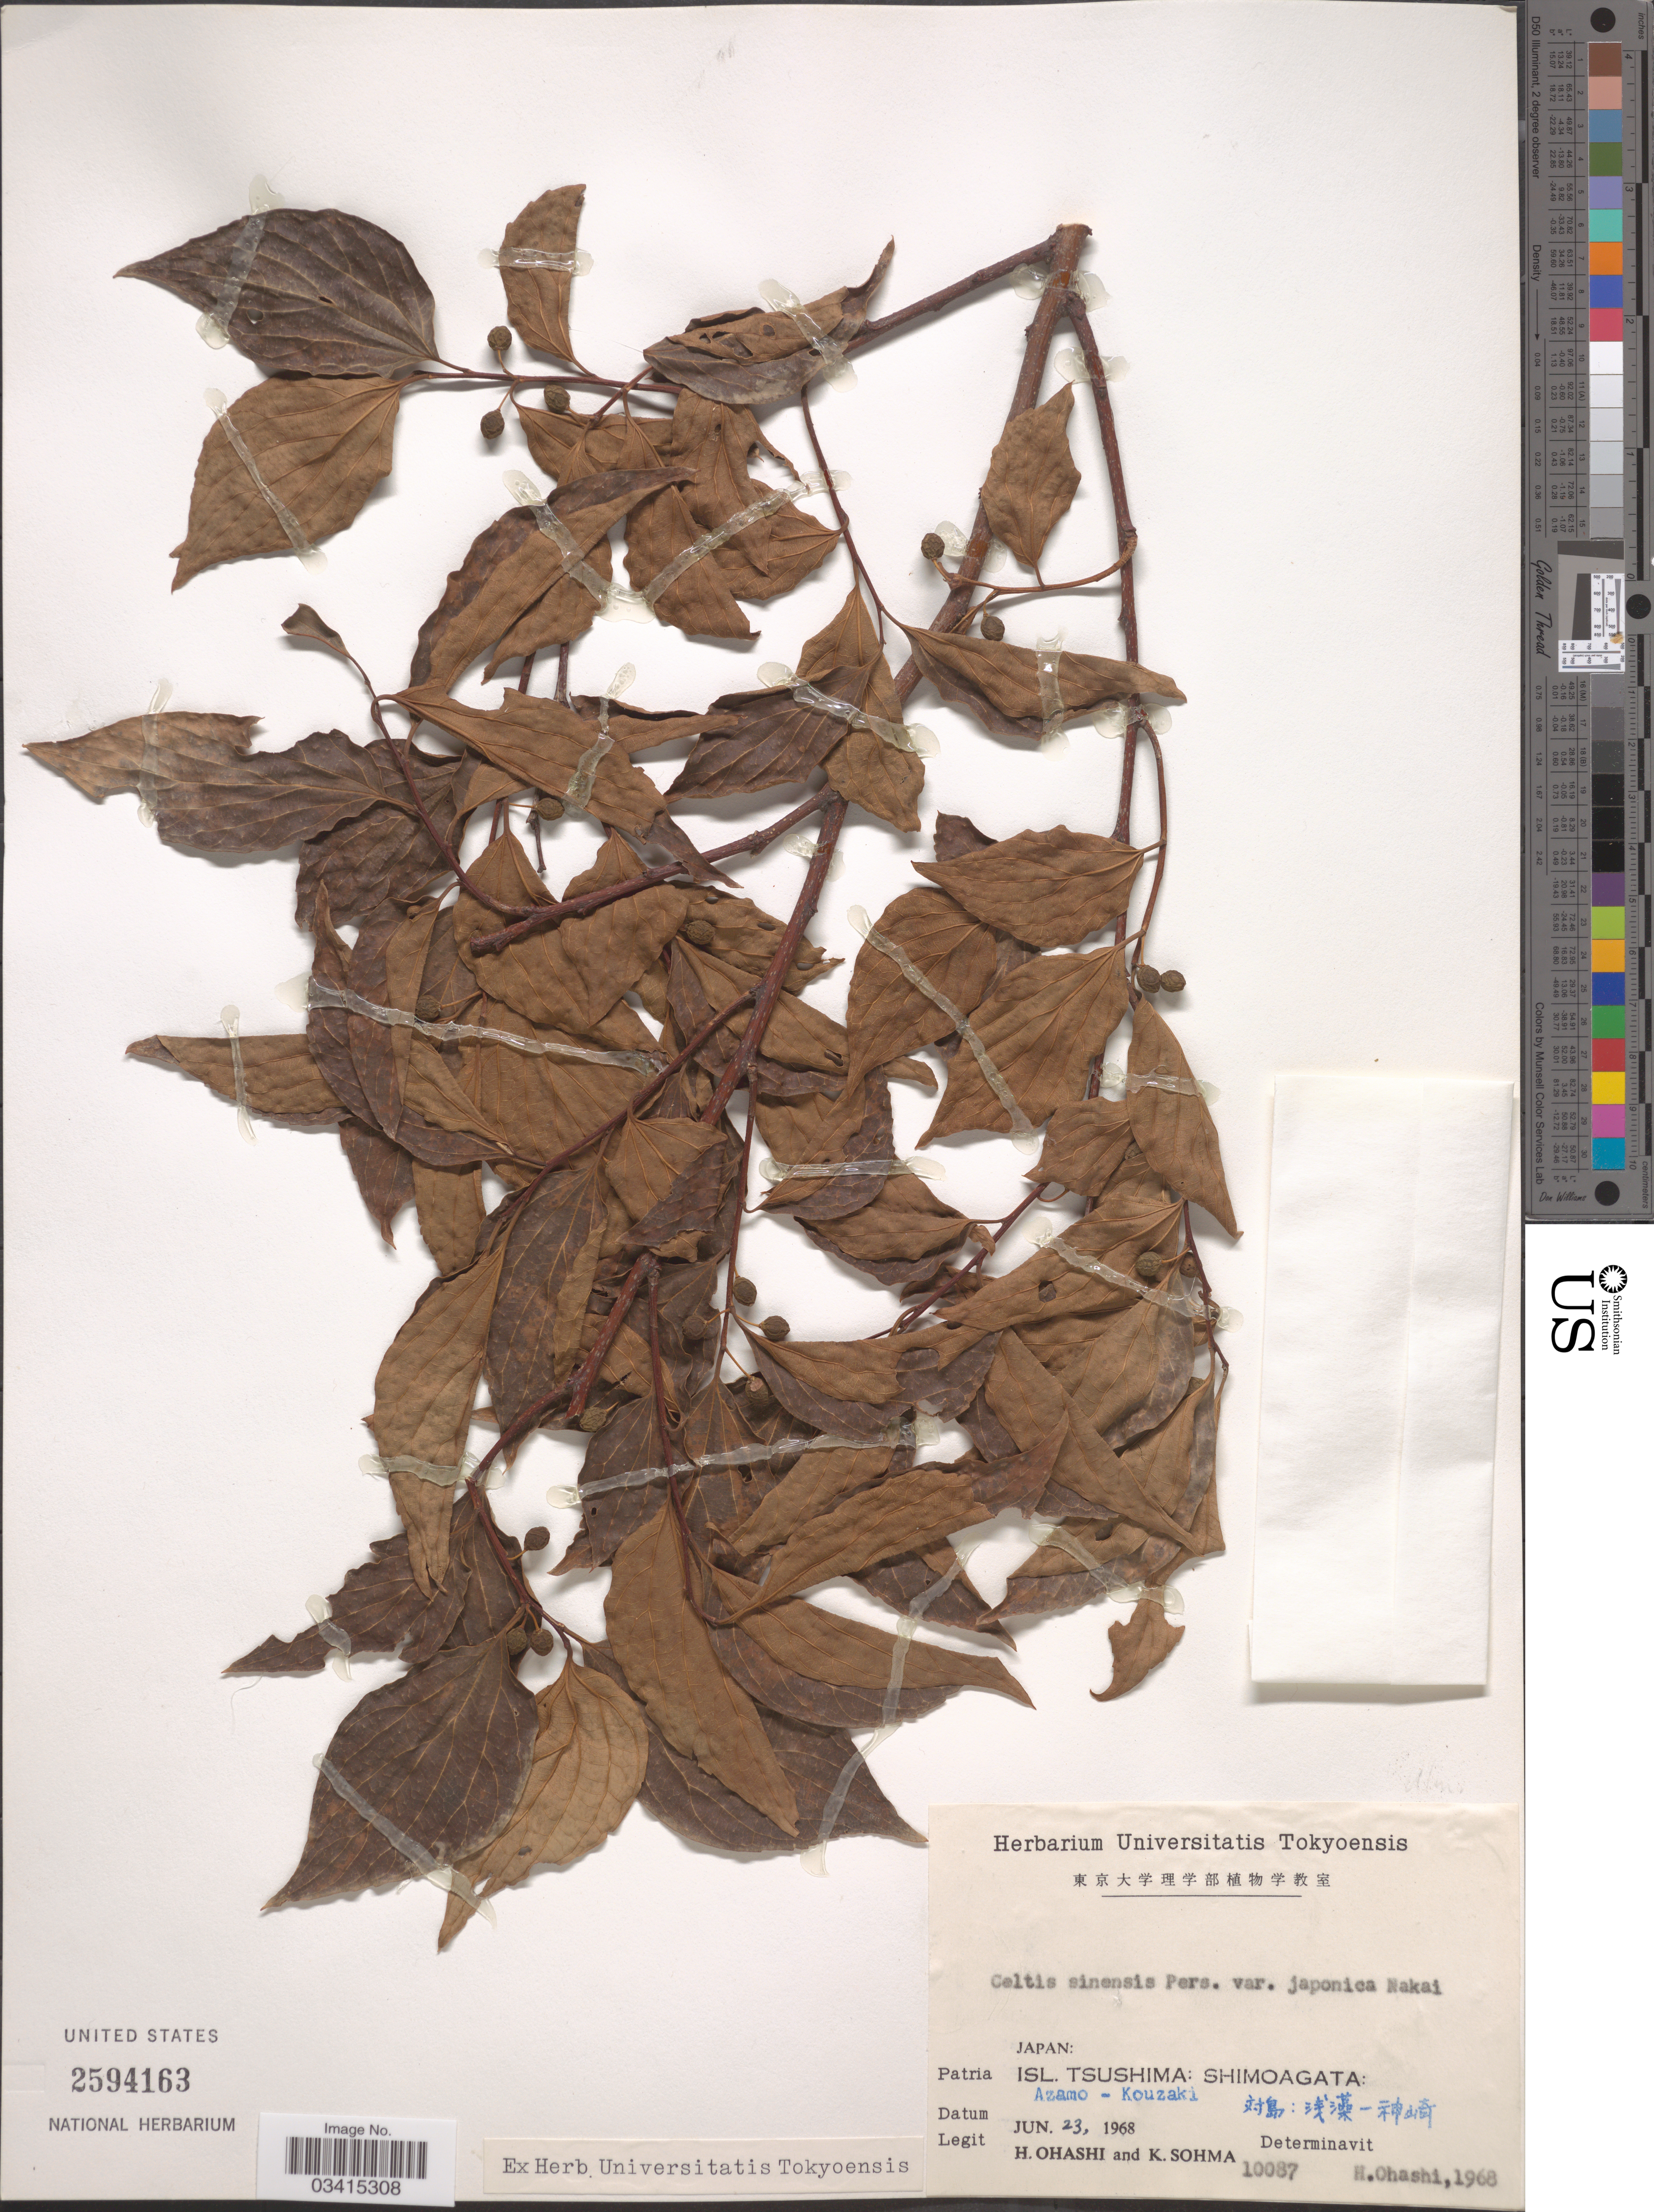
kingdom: Plantae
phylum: Tracheophyta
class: Magnoliopsida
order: Rosales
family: Cannabaceae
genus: Celtis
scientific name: Celtis sinensis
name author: Pers.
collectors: H. Ohashi & K. Sohma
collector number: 10087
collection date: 1968-06-23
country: Japan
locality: Isl. Tsushima: Shimoagata: Azamo - Kouzaki X.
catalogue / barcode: US 2594163